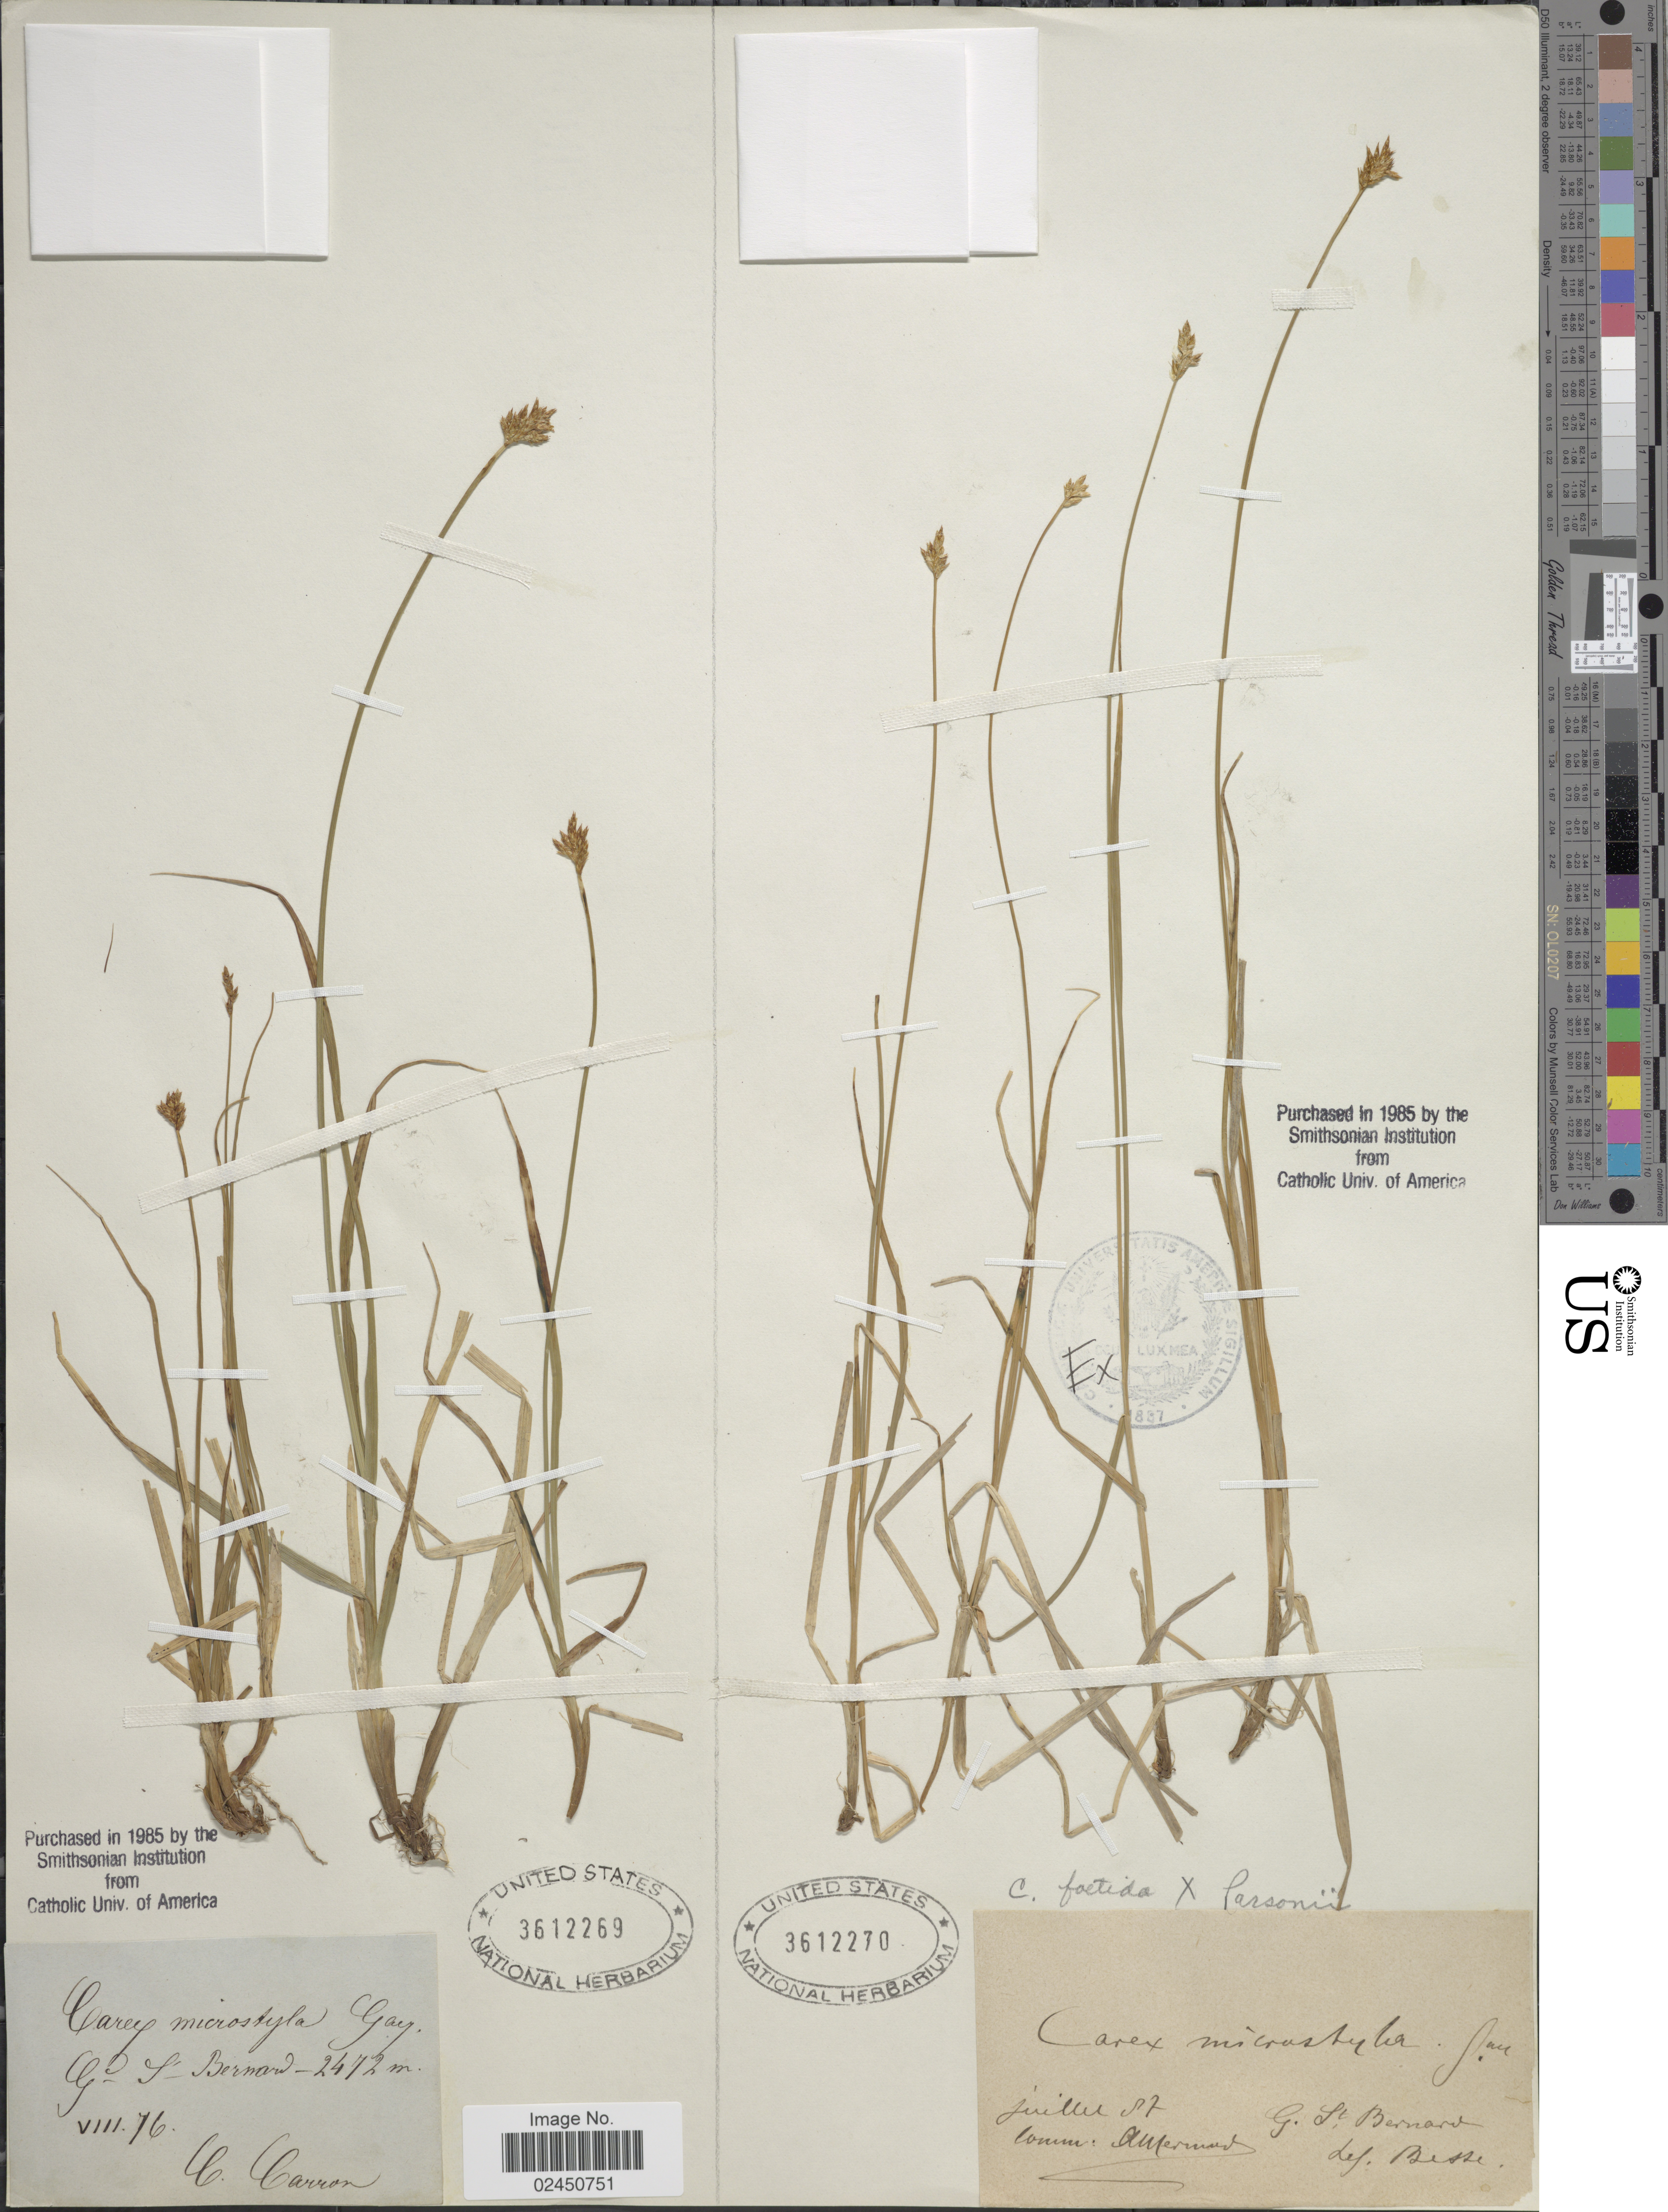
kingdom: Plantae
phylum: Tracheophyta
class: Liliopsida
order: Poales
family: Cyperaceae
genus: Carex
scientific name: Carex x microstyla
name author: J. Gay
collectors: -. Besse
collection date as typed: Transcribed d/m/y: /7/87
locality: G. St. Bernard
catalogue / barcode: US 3612270-2